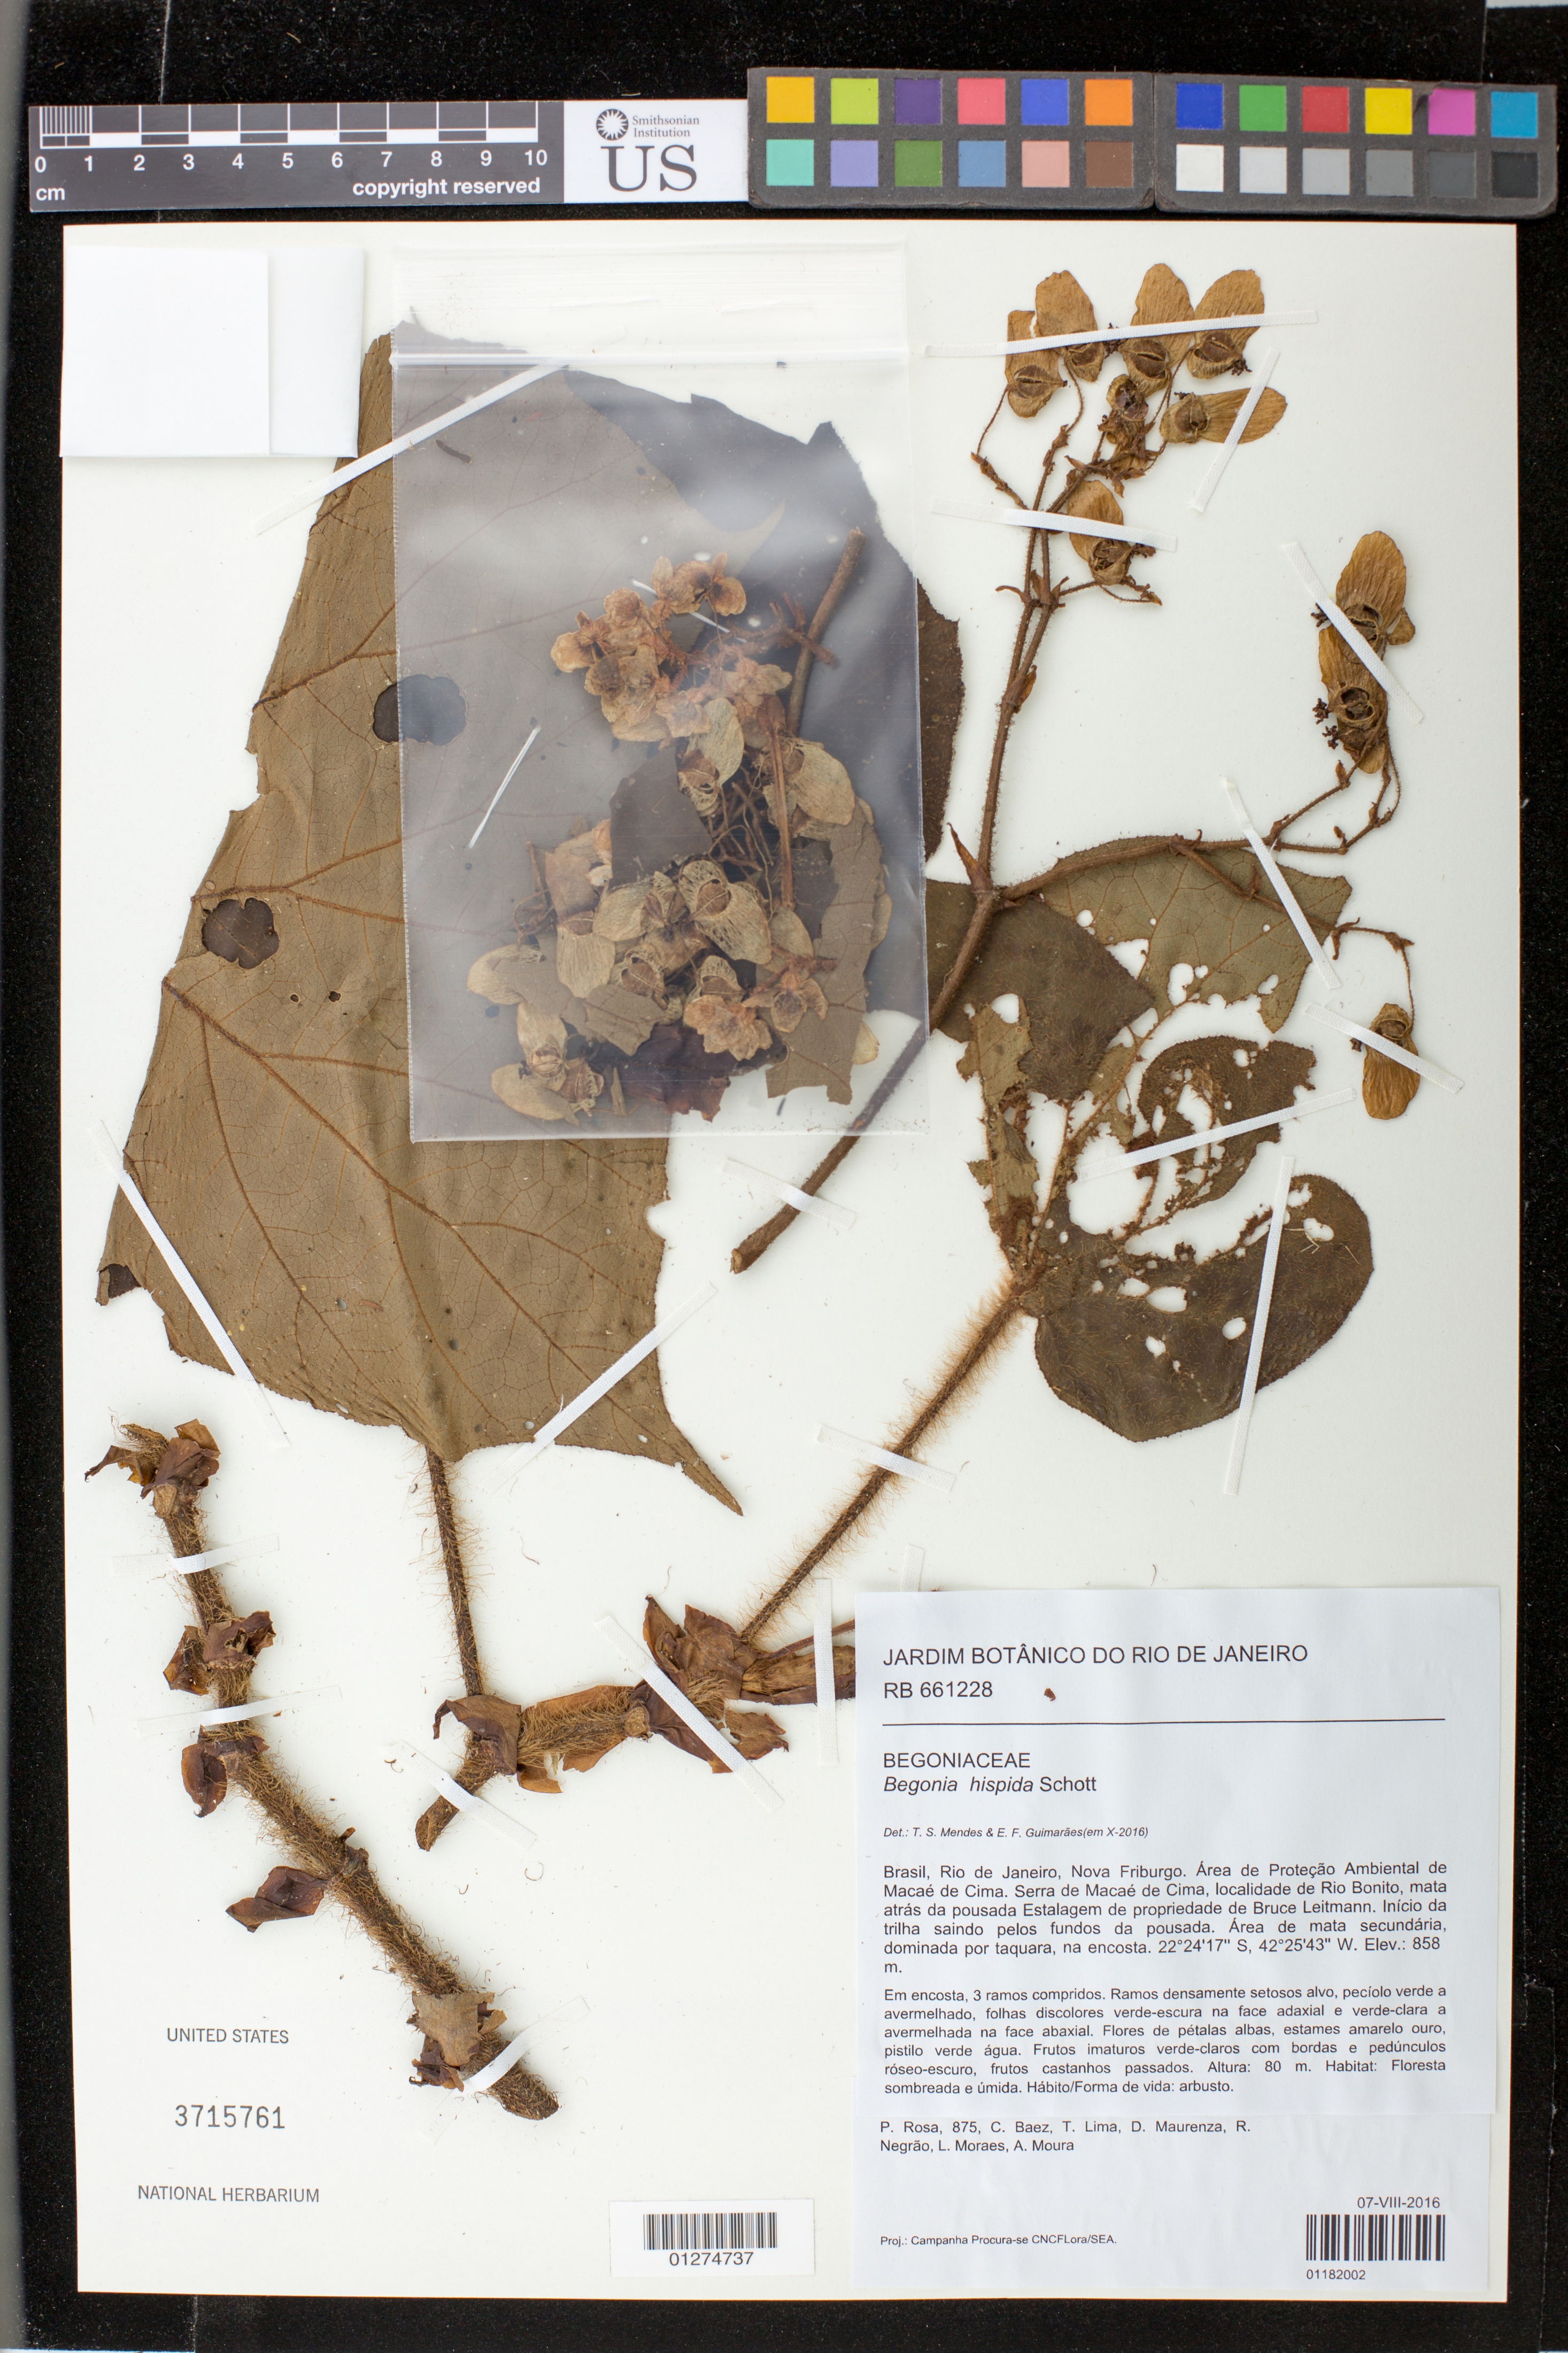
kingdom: Plantae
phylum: Tracheophyta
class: Magnoliopsida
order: Cucurbitales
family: Begoniaceae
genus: Begonia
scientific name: Begonia hispida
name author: Schott ex A. DC.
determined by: Mendes, T. S.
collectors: P. Rosa, C. Baez, T. Lima, D. Maurenza, R. Negrão, L. Moraes & A. Moura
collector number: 875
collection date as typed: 7 Aug 2016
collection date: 2016-08-07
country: Brazil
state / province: Rio de Janeiro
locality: Nova Friburgo. Area de Protecao Ambiental de Macae de Cima. Serra de Macae de Cima, localidade de Rio Bonito, mata atras da pousada Estalagem de propriedade de Bruce Leitmann, início da trilha saindo pelos fundos da pousada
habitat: area de mata secundaria dominada por taquara, na encosta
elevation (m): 858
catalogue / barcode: US 3715761